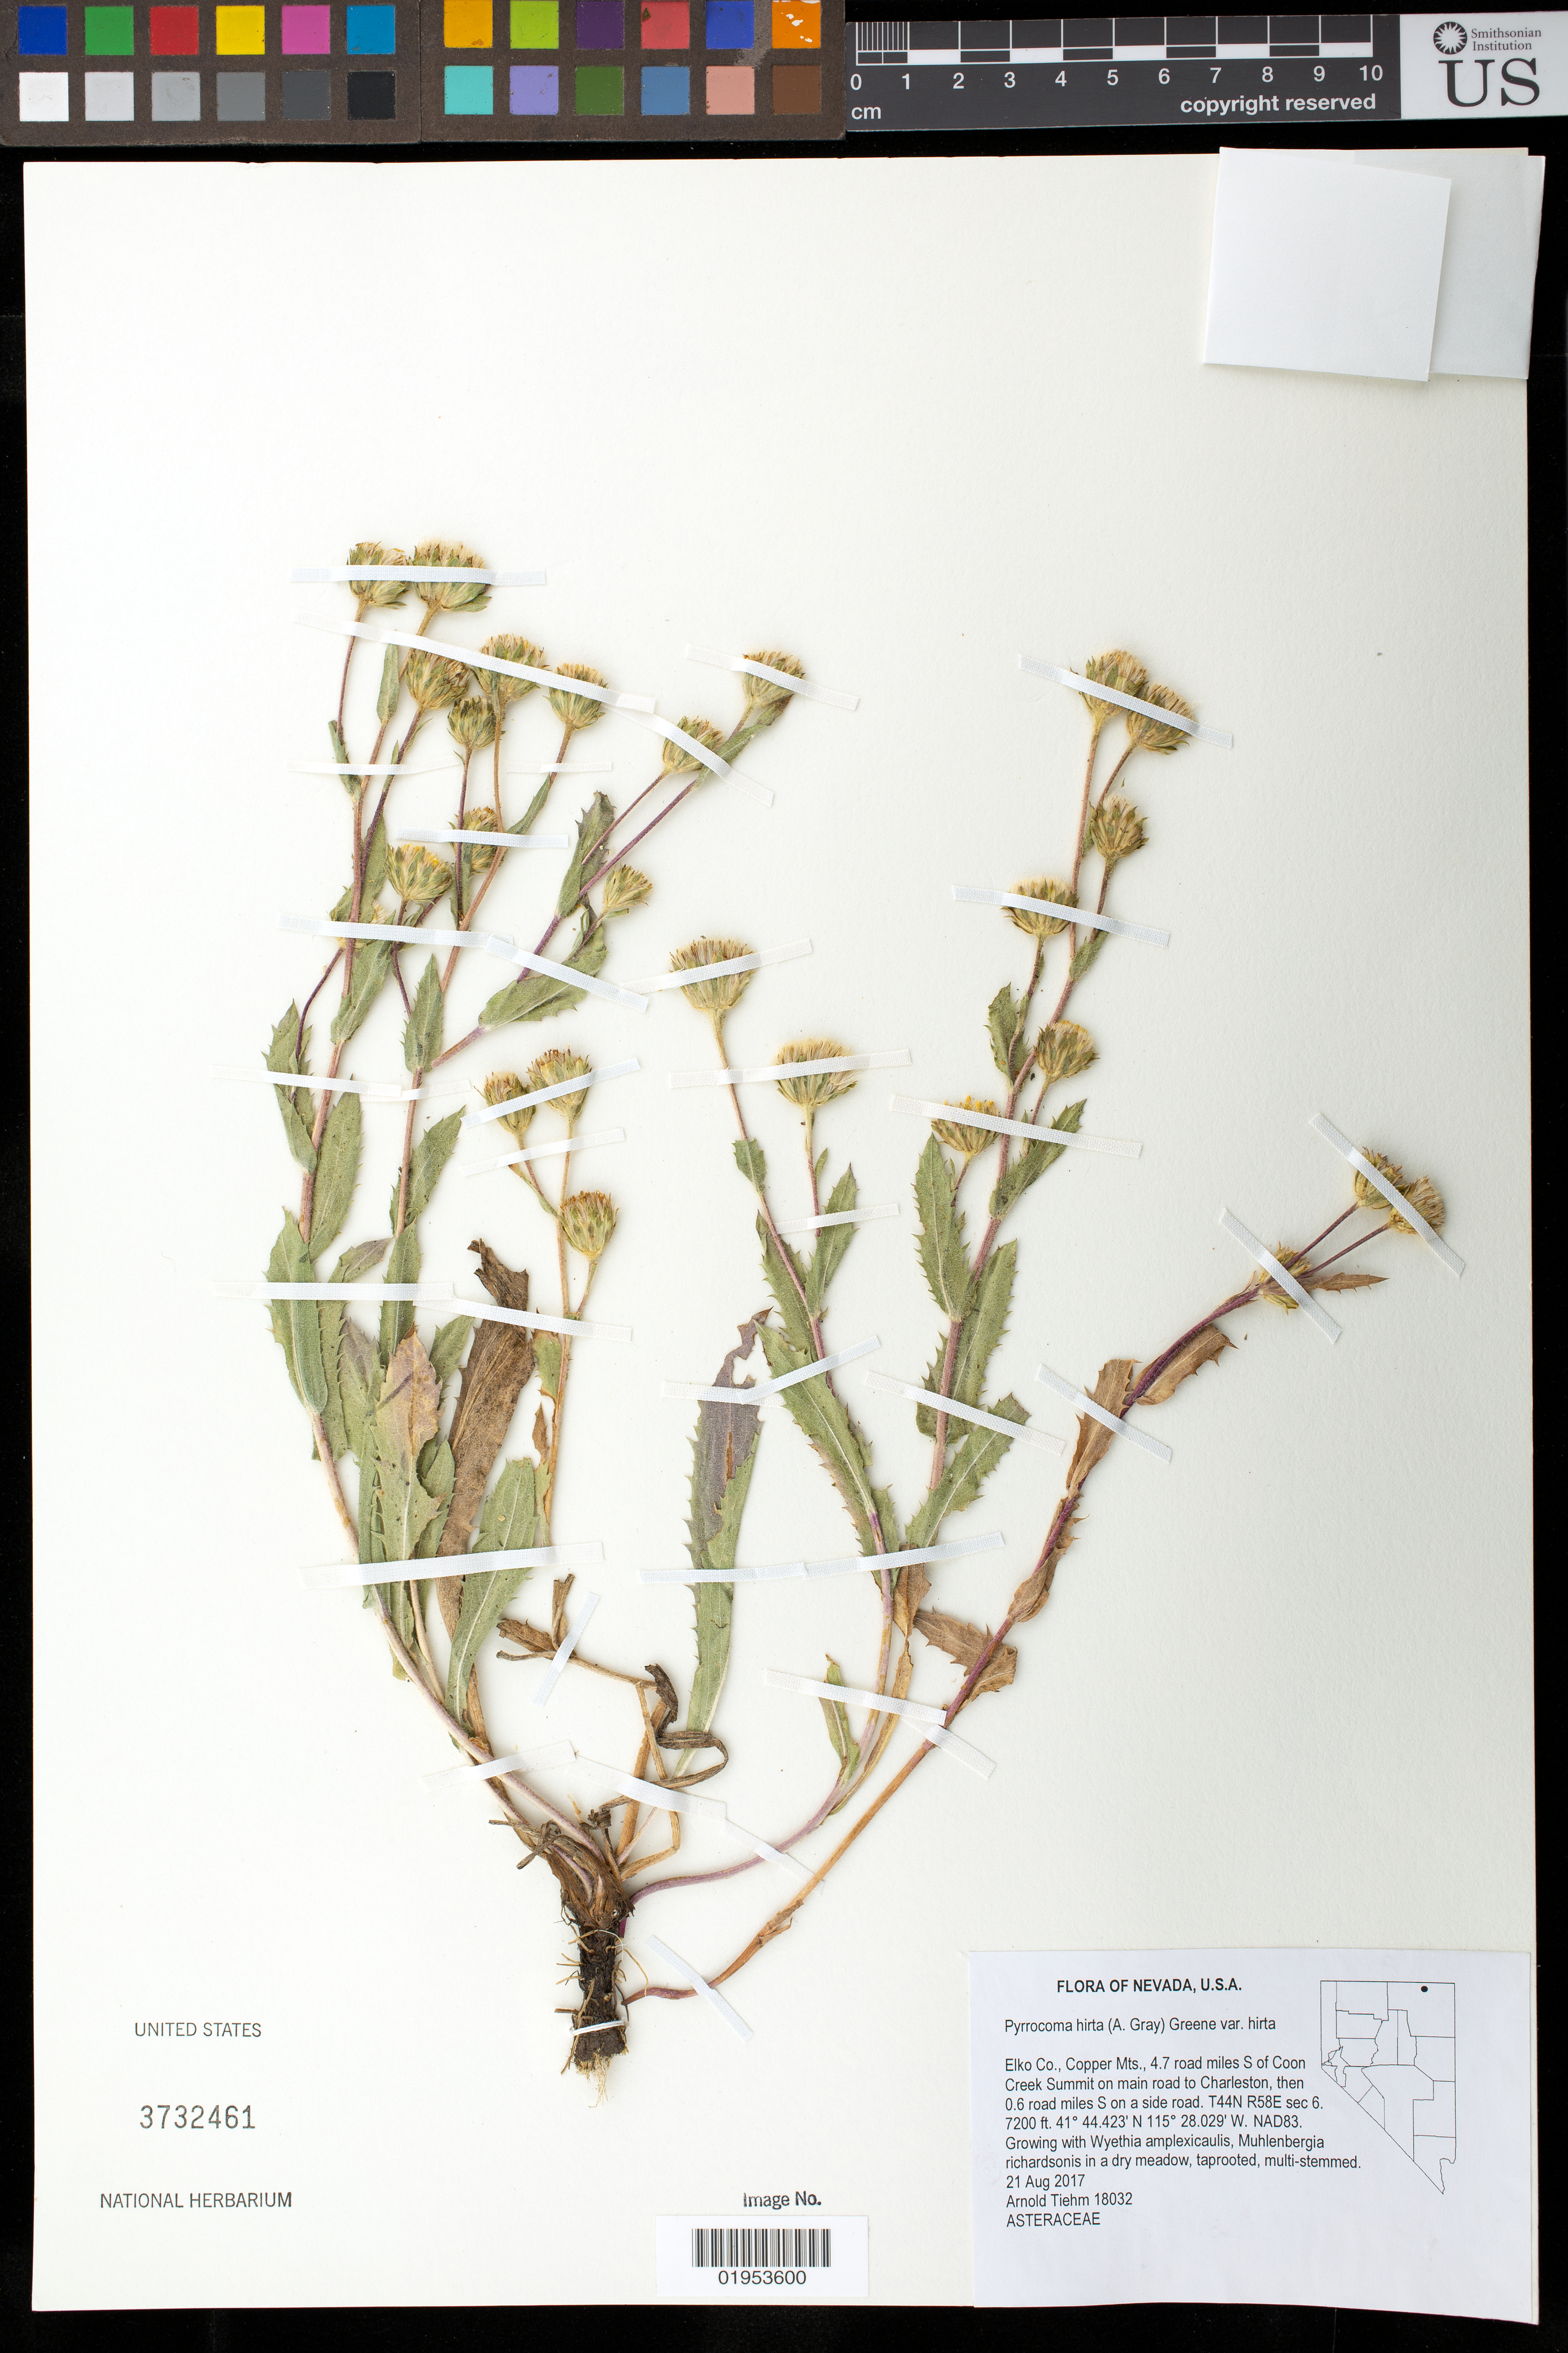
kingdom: Plantae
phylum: Tracheophyta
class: Magnoliopsida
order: Asterales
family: Asteraceae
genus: Pyrrocoma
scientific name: Pyrrocoma hirta var. hirta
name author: (A. Gray) Greene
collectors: A. Tiehm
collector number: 18032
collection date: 2017-08-21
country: United States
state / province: Nevada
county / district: Elko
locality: Copper Mtns., 4.7 road miles S of Coon Creek Summit on main road to Charleston, then 0.6 miles S on a side road.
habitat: Dry meadow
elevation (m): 2195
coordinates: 41 44.423 N, 115 28.029 W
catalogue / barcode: US 3732461